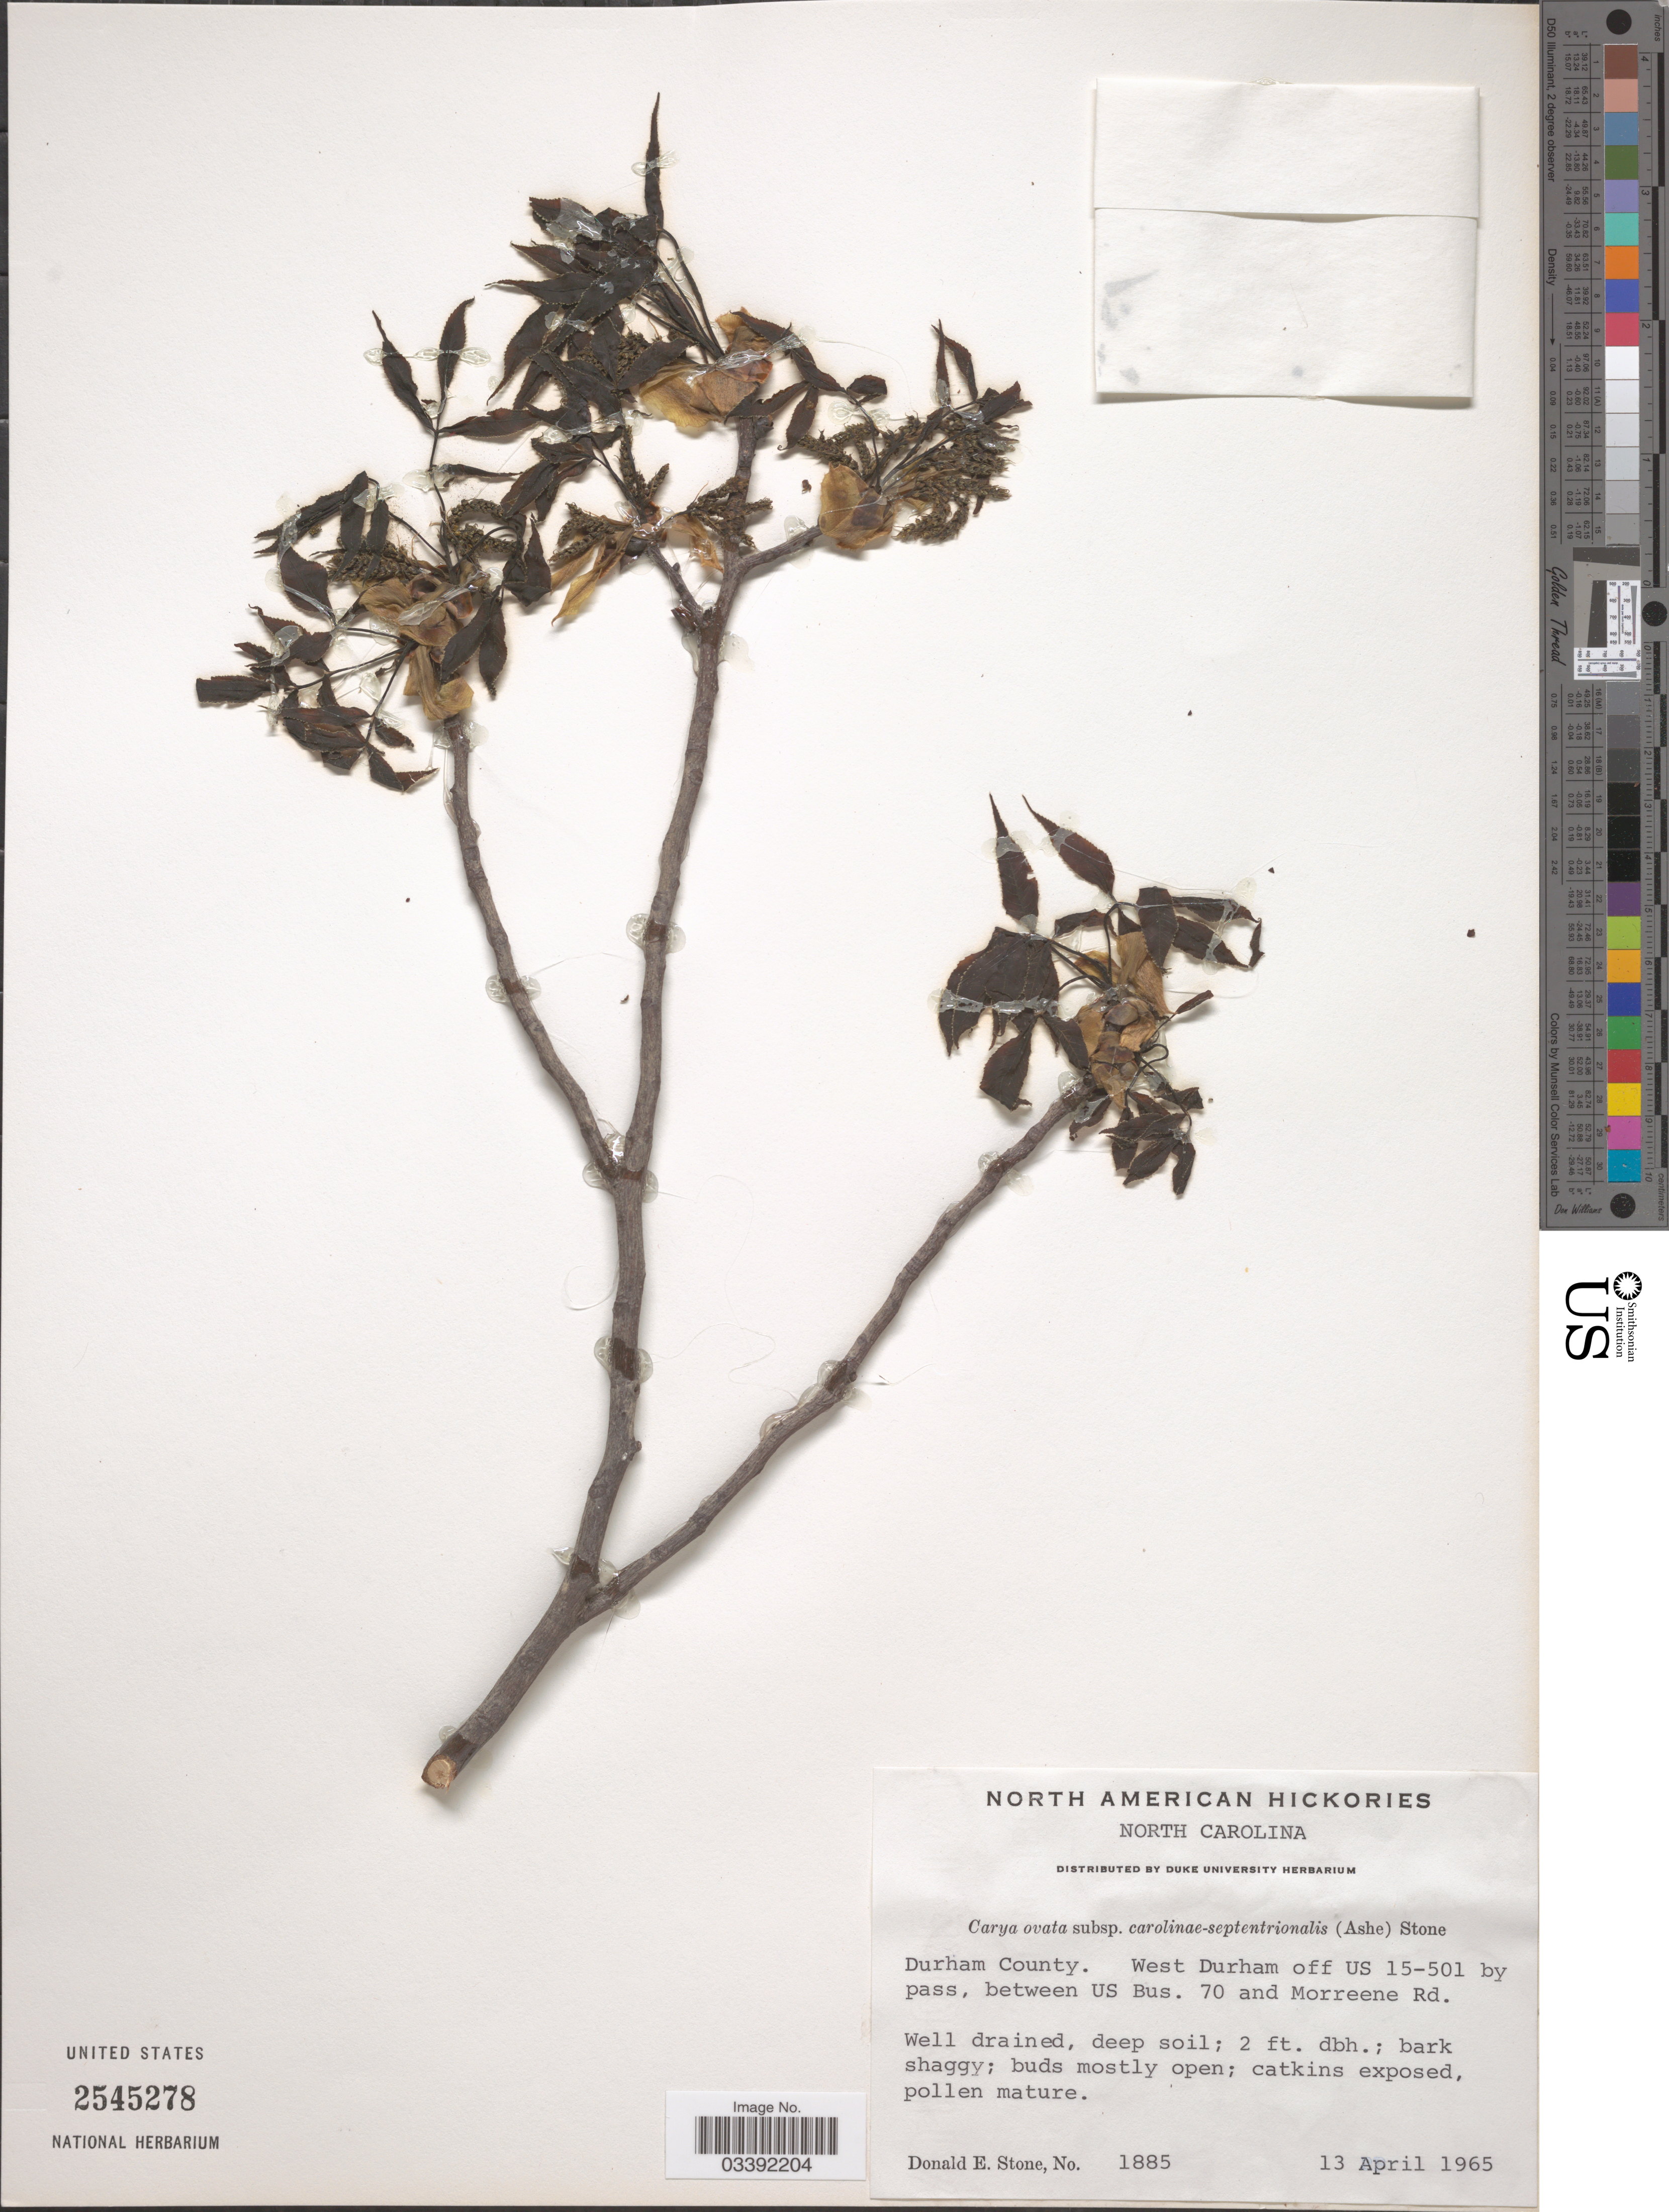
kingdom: Plantae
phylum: Tracheophyta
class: Magnoliopsida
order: Fagales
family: Juglandaceae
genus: Carya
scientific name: Carya ovata subsp. carolinae-septentrionalis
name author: (Ashe) Engl. & Graebn.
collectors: D. Stone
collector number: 1885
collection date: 1965-04-13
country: United States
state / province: North Carolina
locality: Durham County. West Durham off US 15-501 by pass, between US Bus. 70 and Morreene Rd.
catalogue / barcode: US 2545278